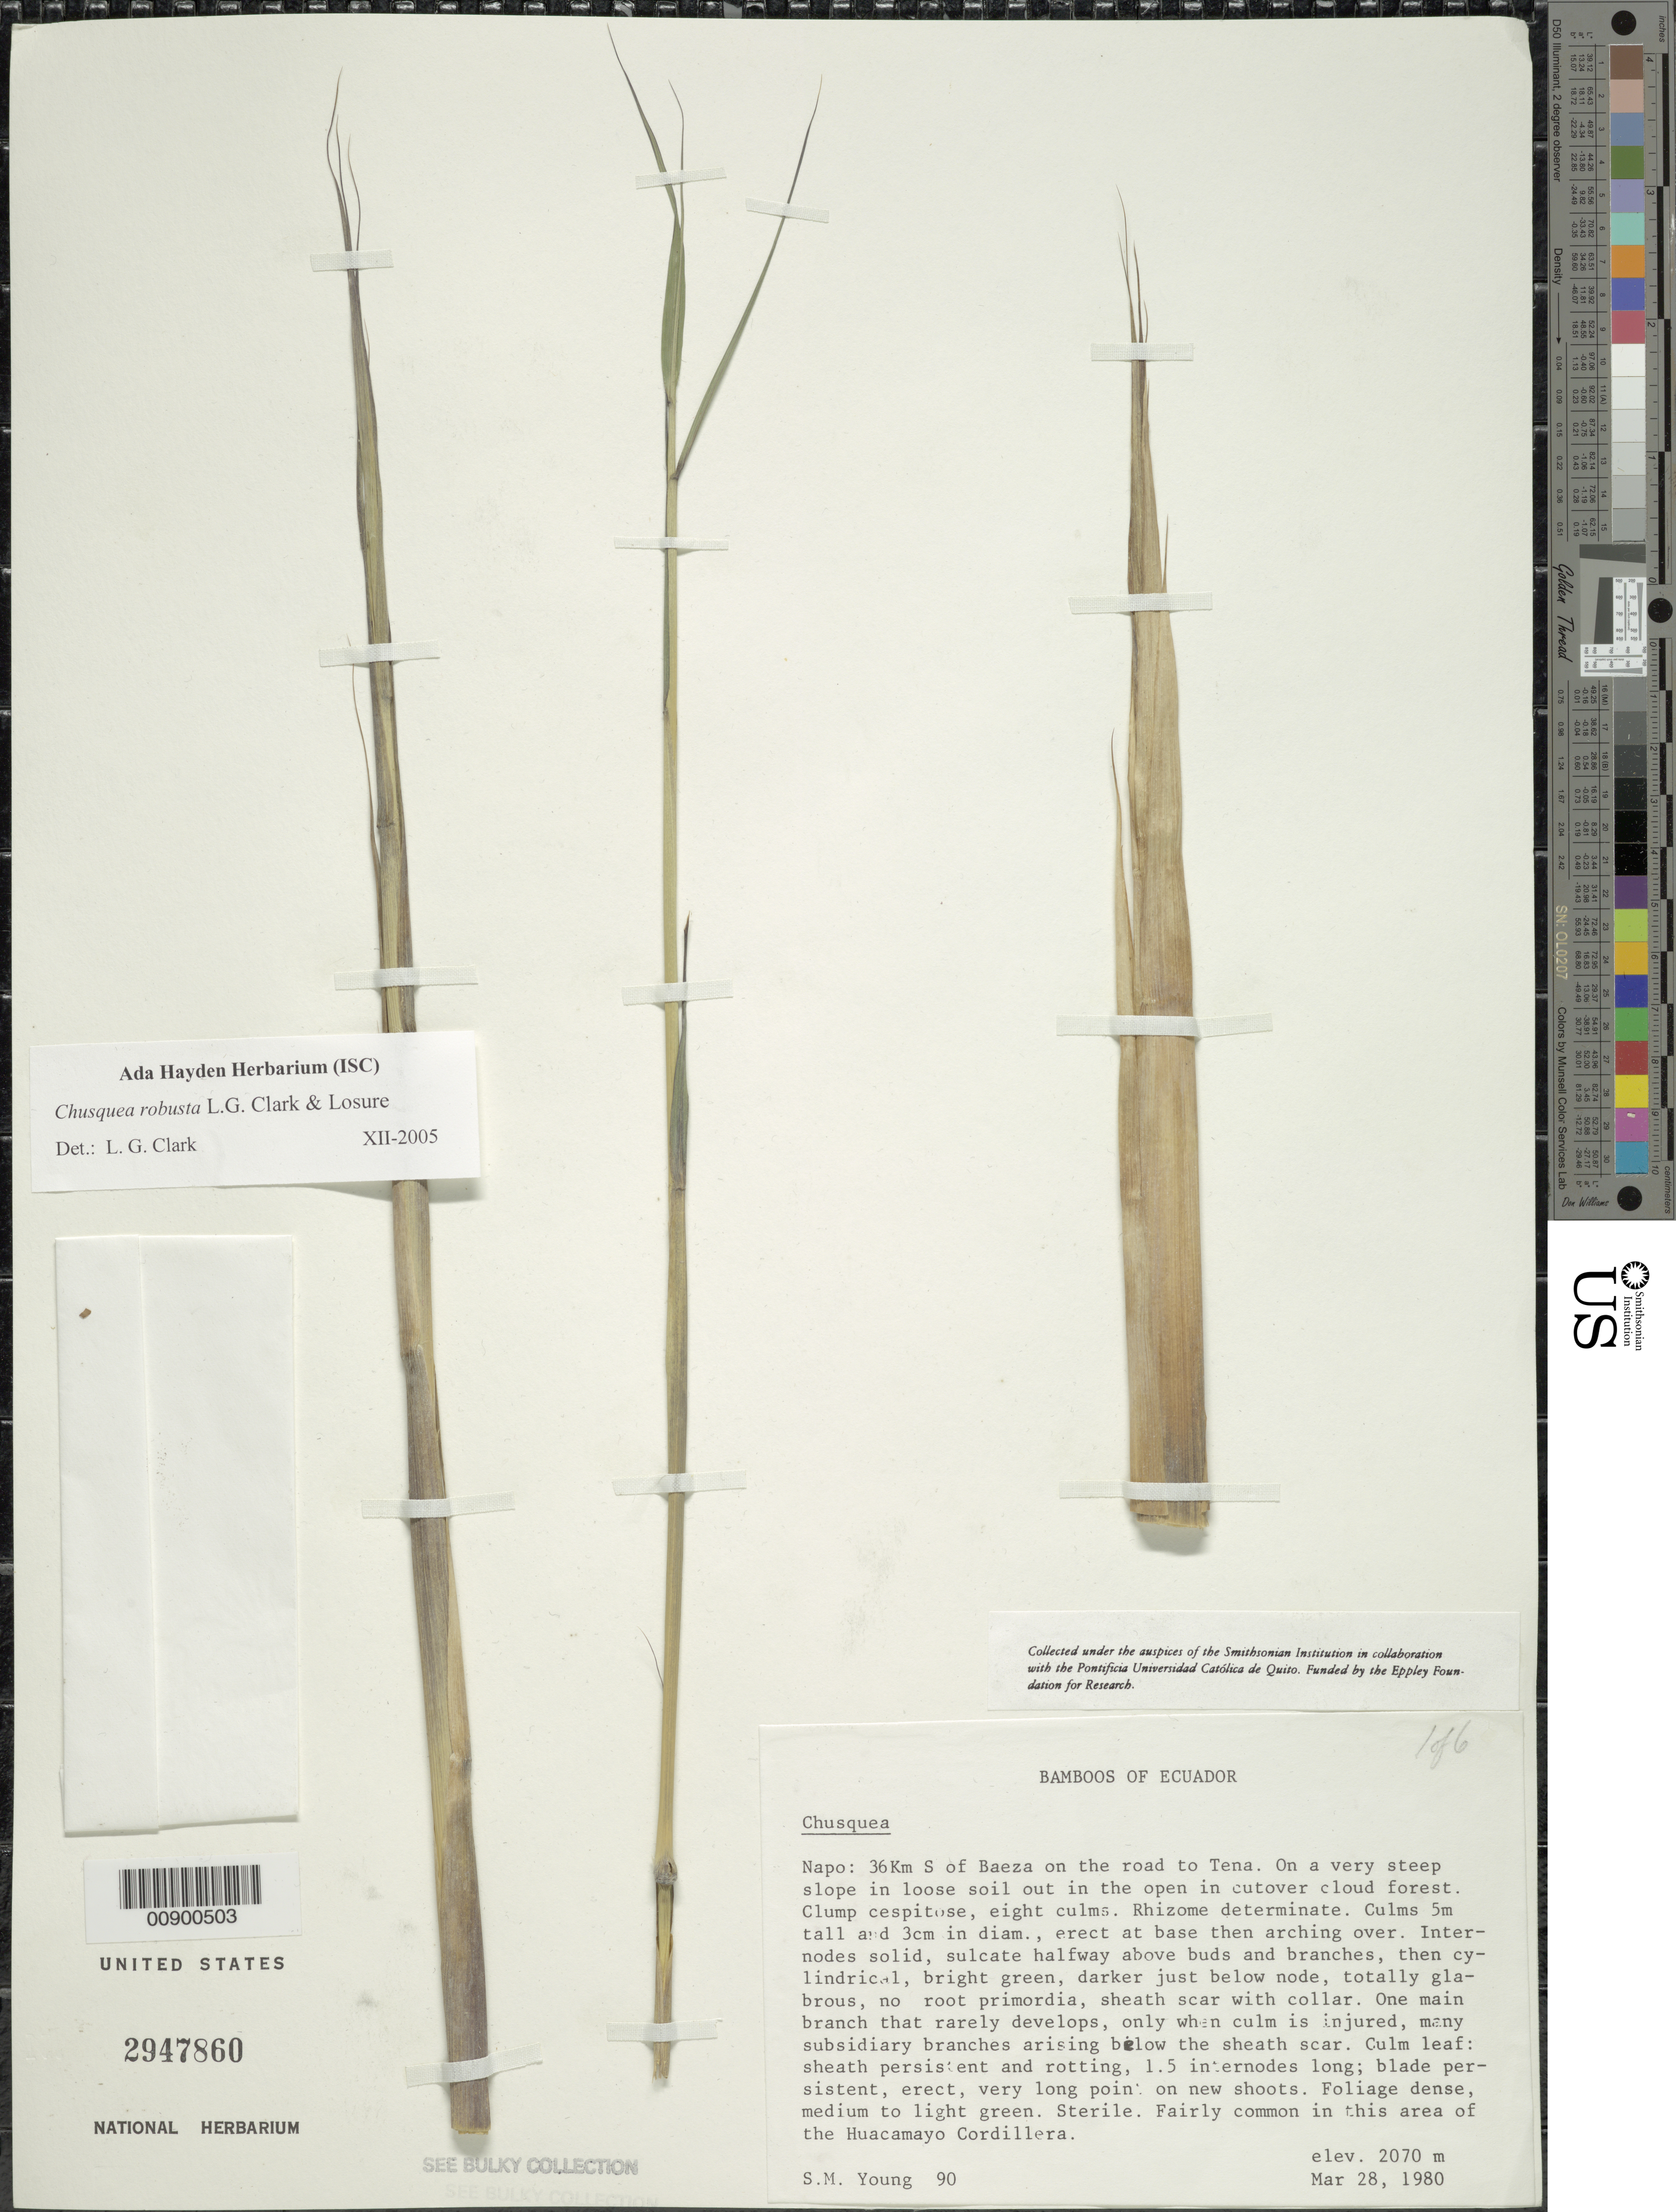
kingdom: Plantae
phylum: Tracheophyta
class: Liliopsida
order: Poales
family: Poaceae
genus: Chusquea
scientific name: Chusquea robusta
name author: L.G. Clark & Losure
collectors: S. Young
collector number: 90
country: Ecuador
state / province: Napo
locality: S of Baeza on road to Tena.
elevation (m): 2070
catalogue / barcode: US 2947860